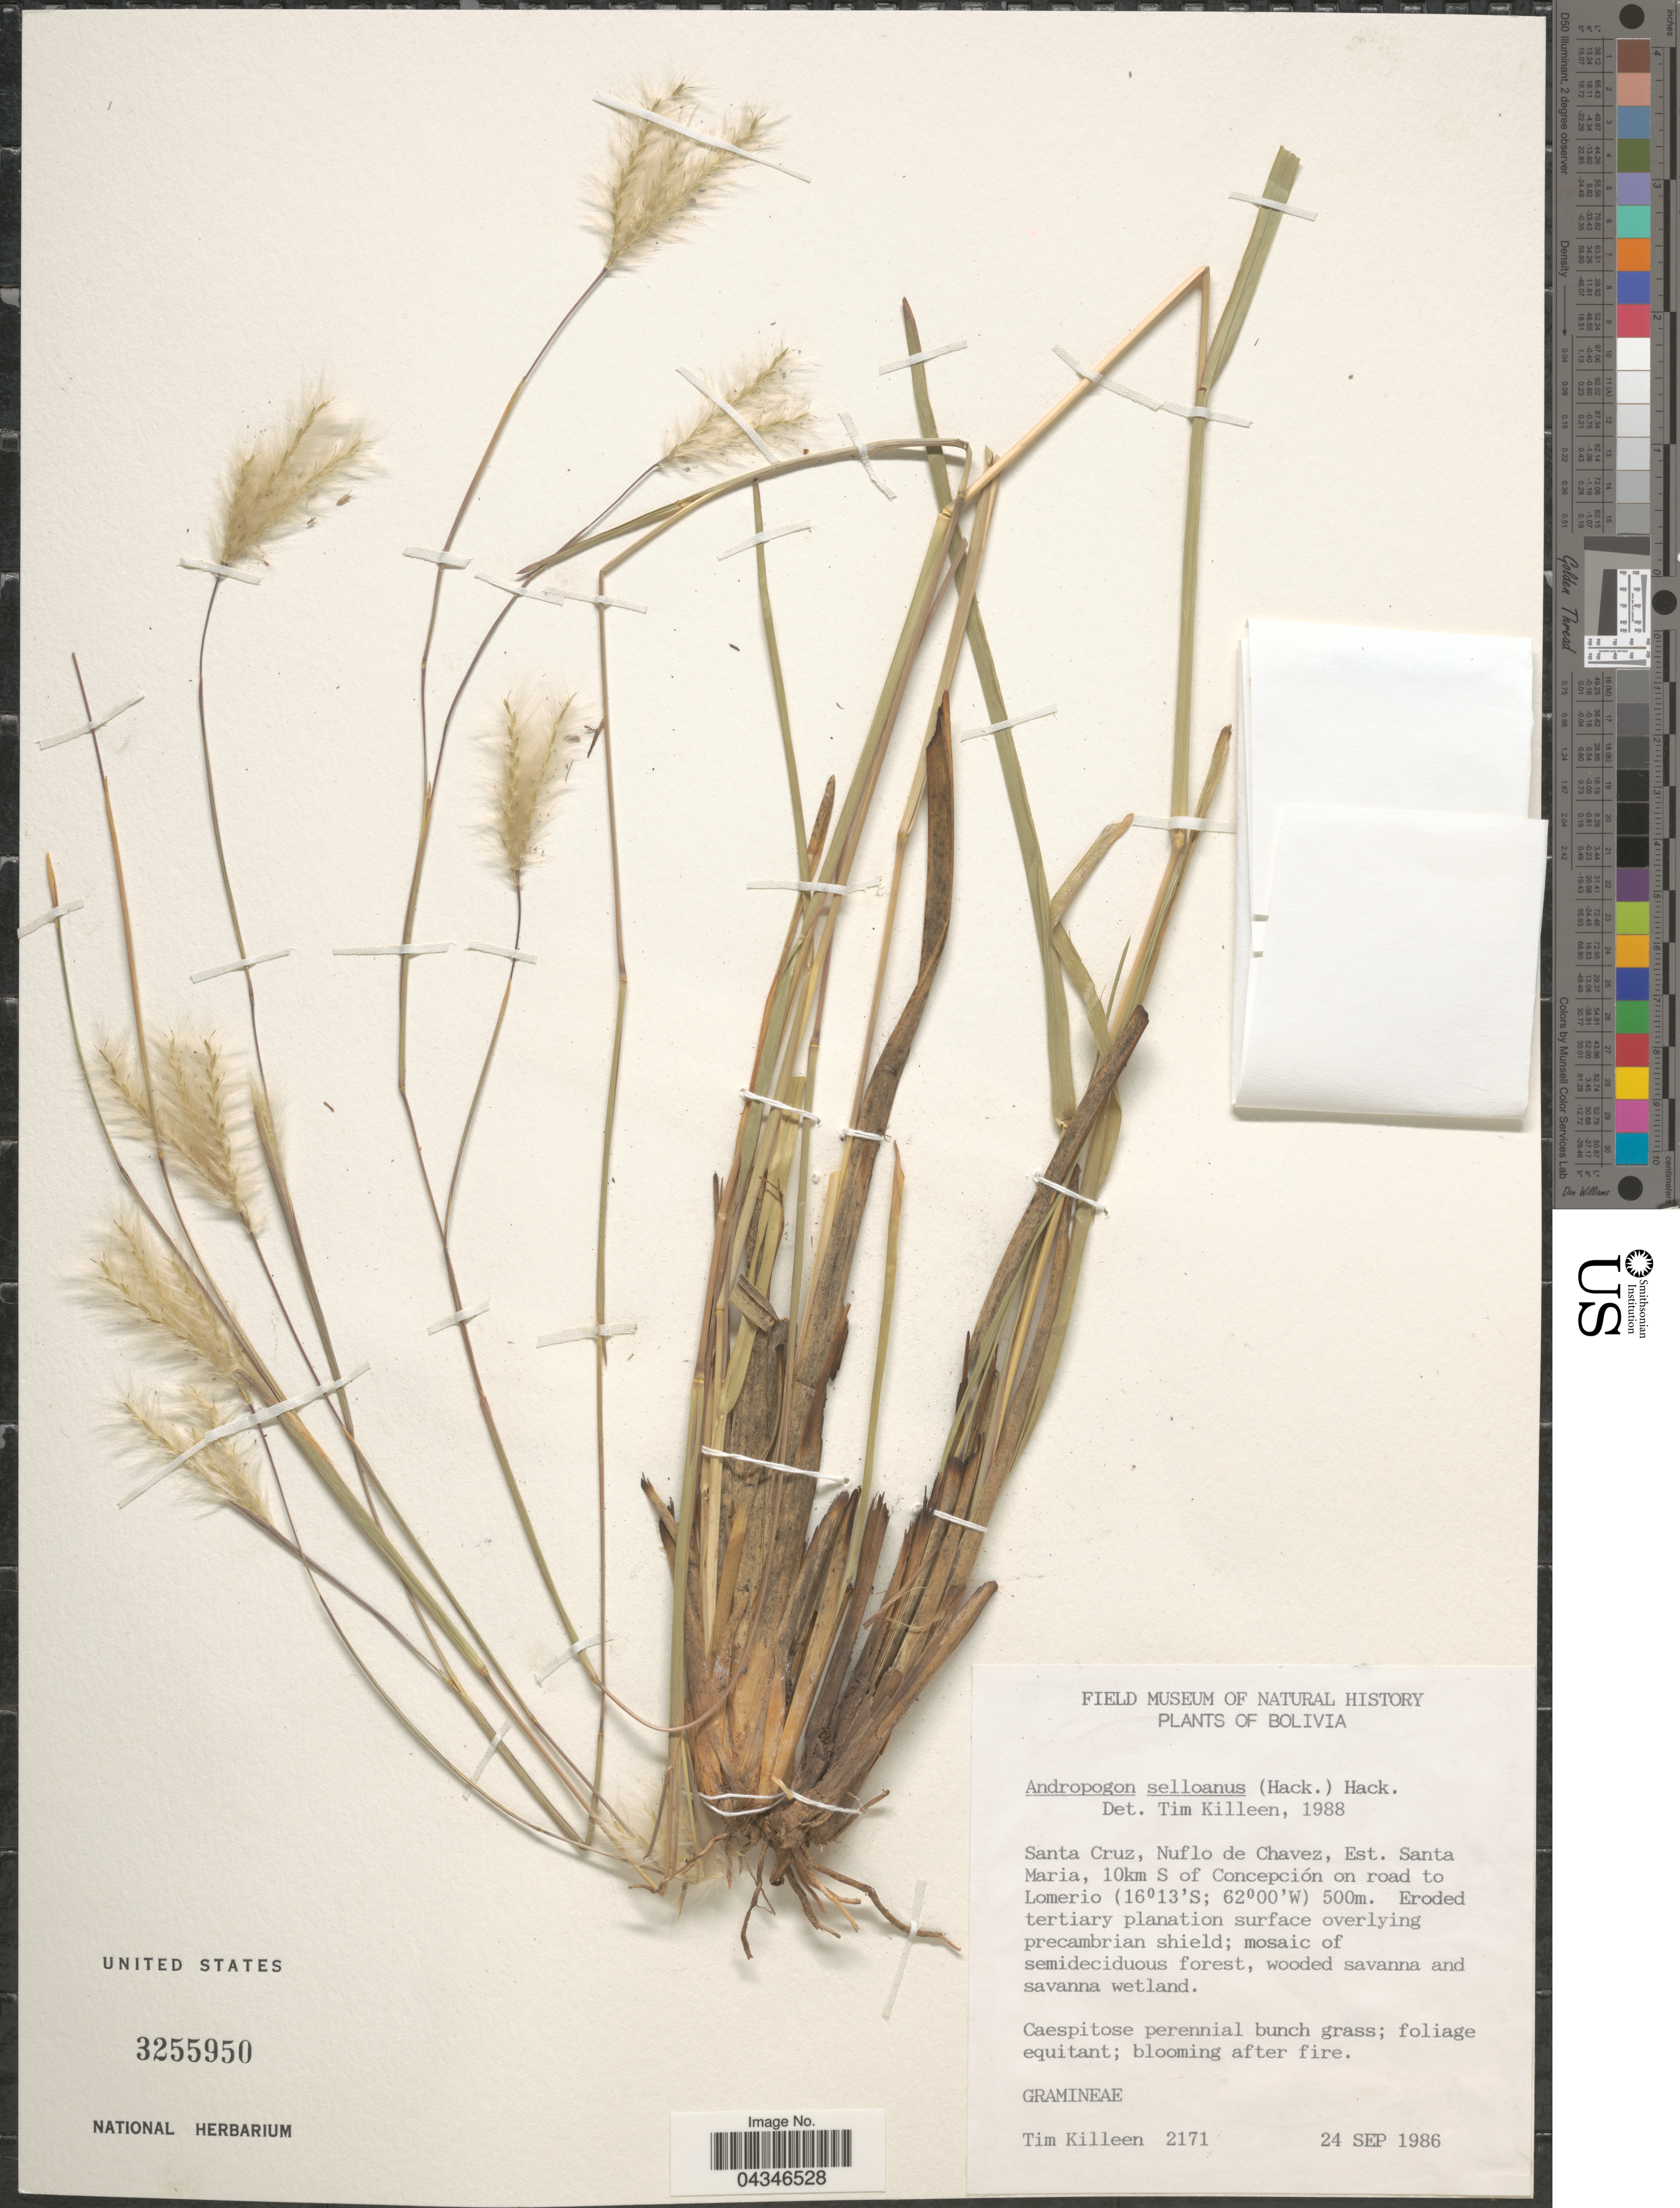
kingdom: Plantae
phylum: Tracheophyta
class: Liliopsida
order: Poales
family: Poaceae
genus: Andropogon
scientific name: Andropogon selloanus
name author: (Hack.) Hack.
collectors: T. J. Killeen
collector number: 2171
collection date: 1986-09-24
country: Bolivia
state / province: Santa Cruz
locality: Nuflo de Chavez, Est. Santa Maria, 10km S of Concepción on road to Lomerio.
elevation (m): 500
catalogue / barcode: US 3255950